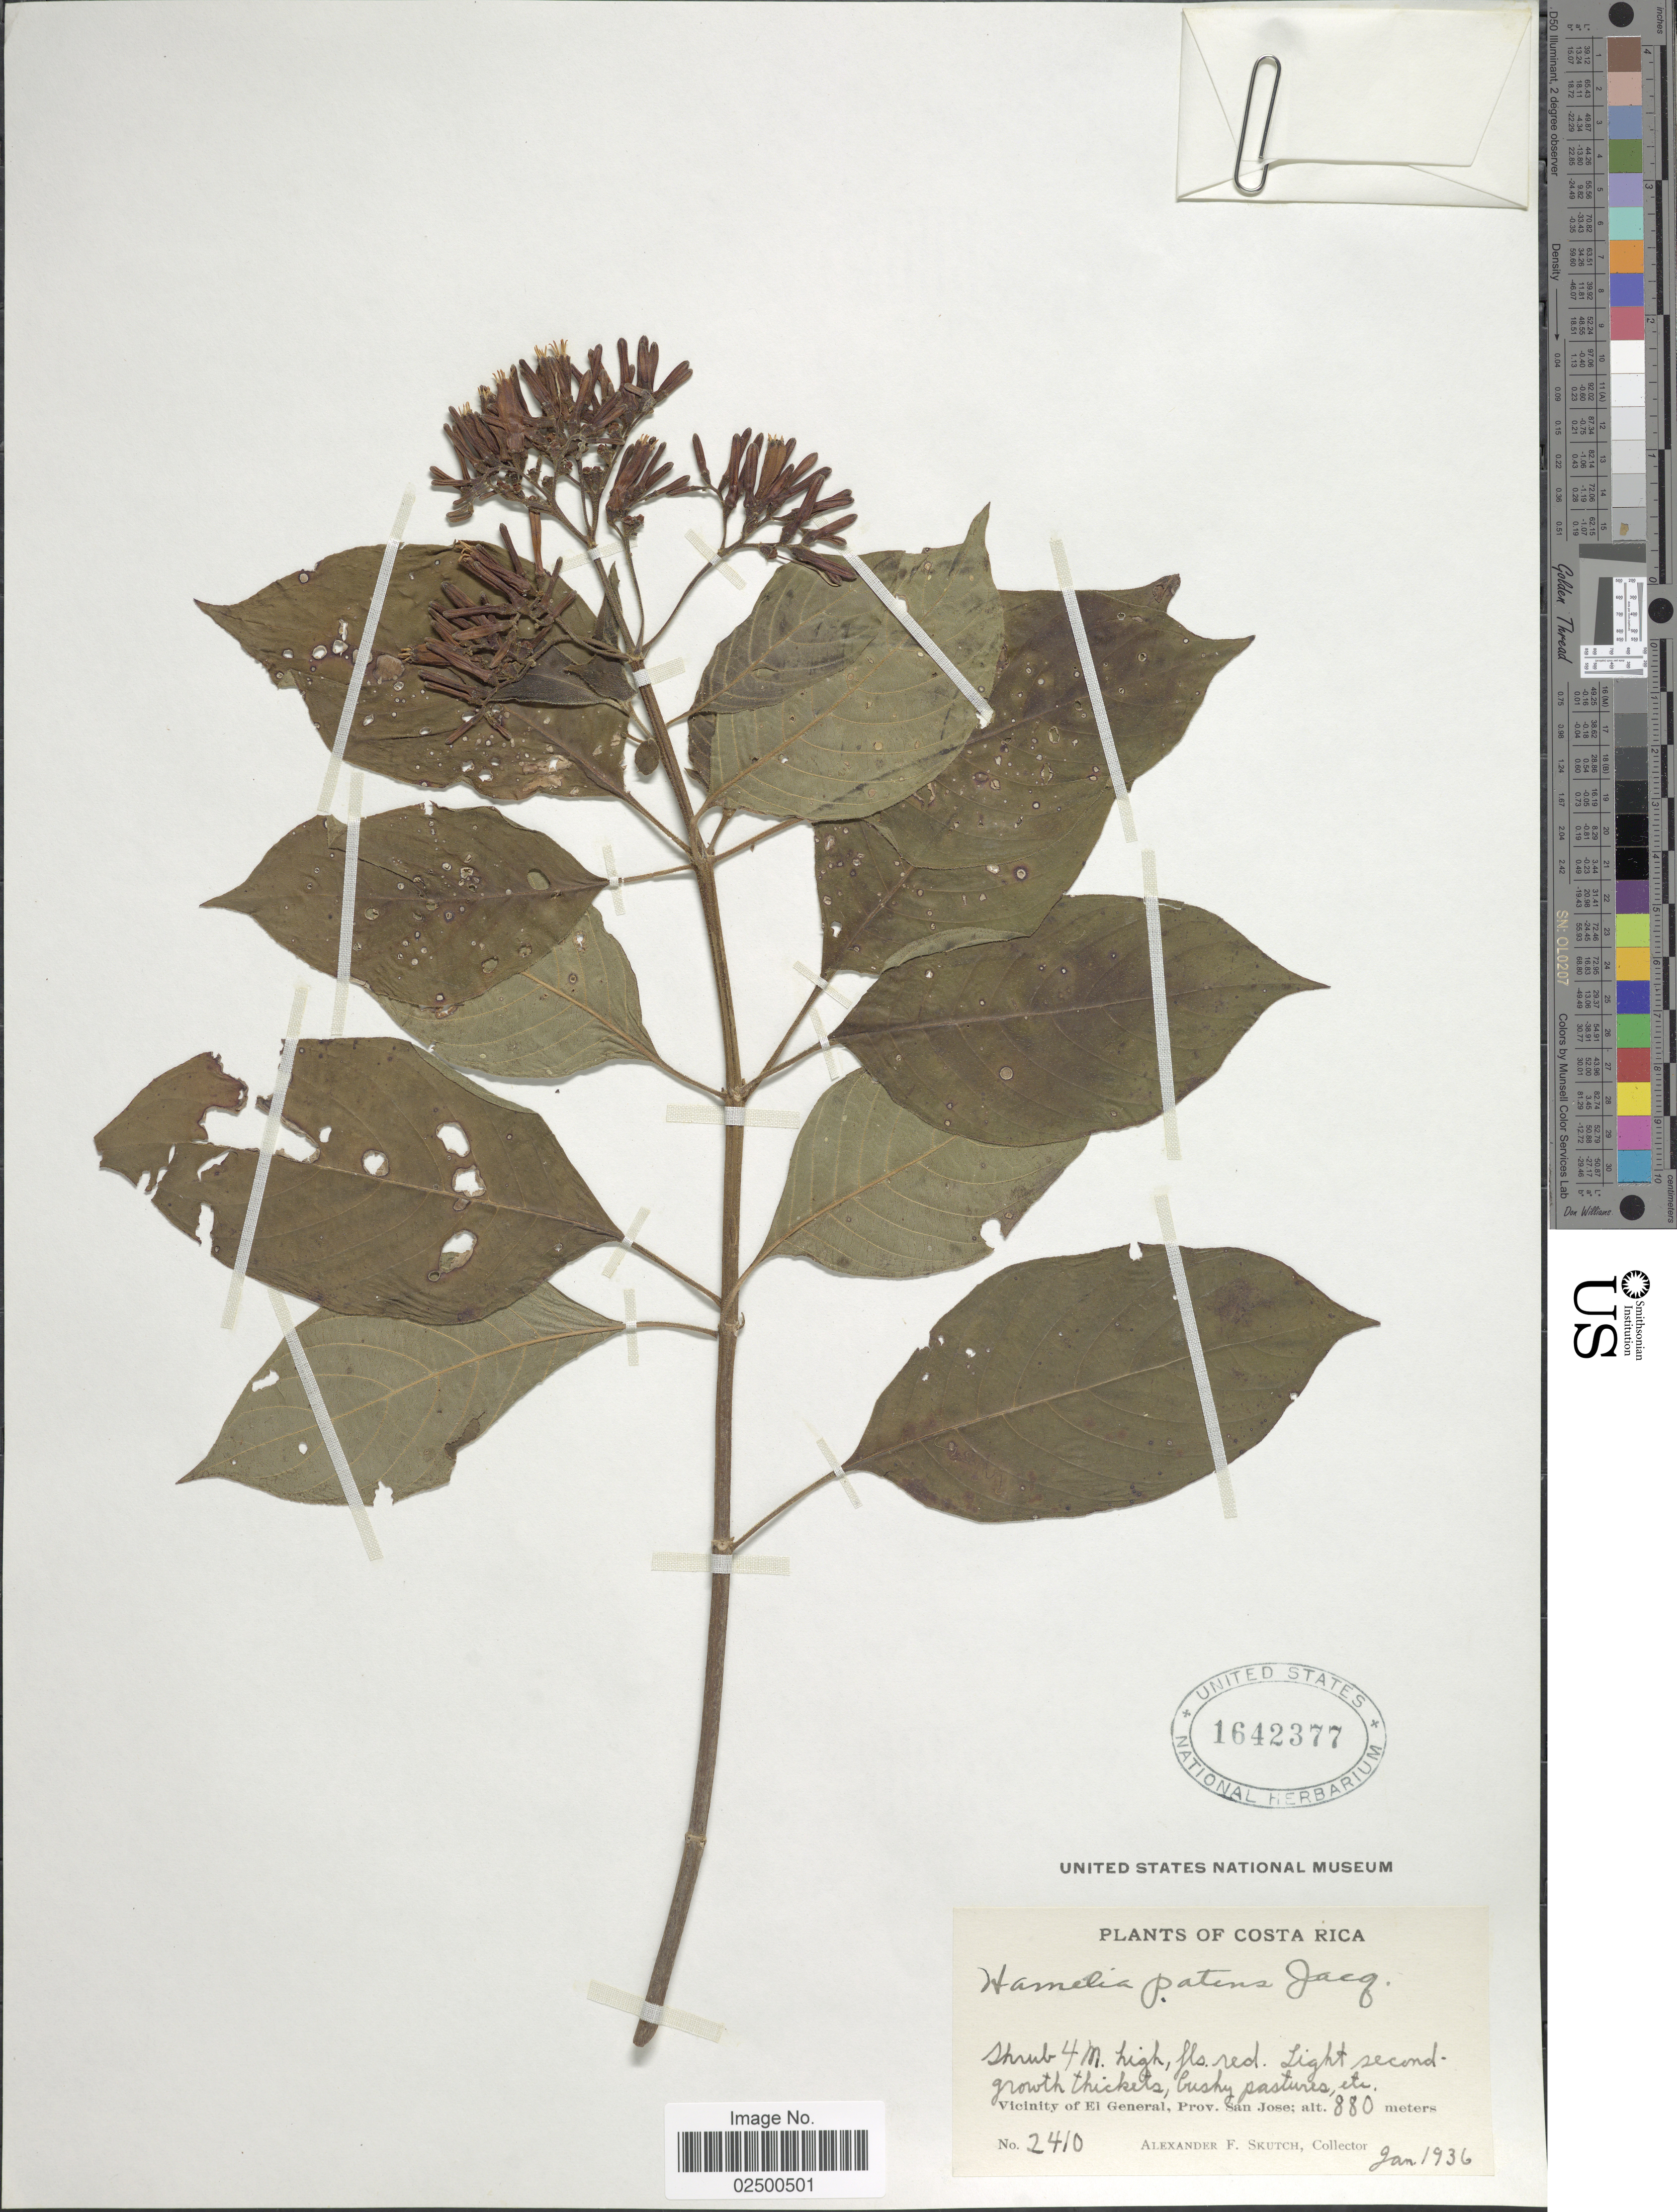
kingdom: Plantae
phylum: Tracheophyta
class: Magnoliopsida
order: Gentianales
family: Rubiaceae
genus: Hamelia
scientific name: Hamelia erecta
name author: Jacq.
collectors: A. F. Skutch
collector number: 2410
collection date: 1936-01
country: Costa Rica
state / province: San José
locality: Vicinity of El General, Prov. San Jose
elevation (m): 880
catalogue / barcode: US 1642377